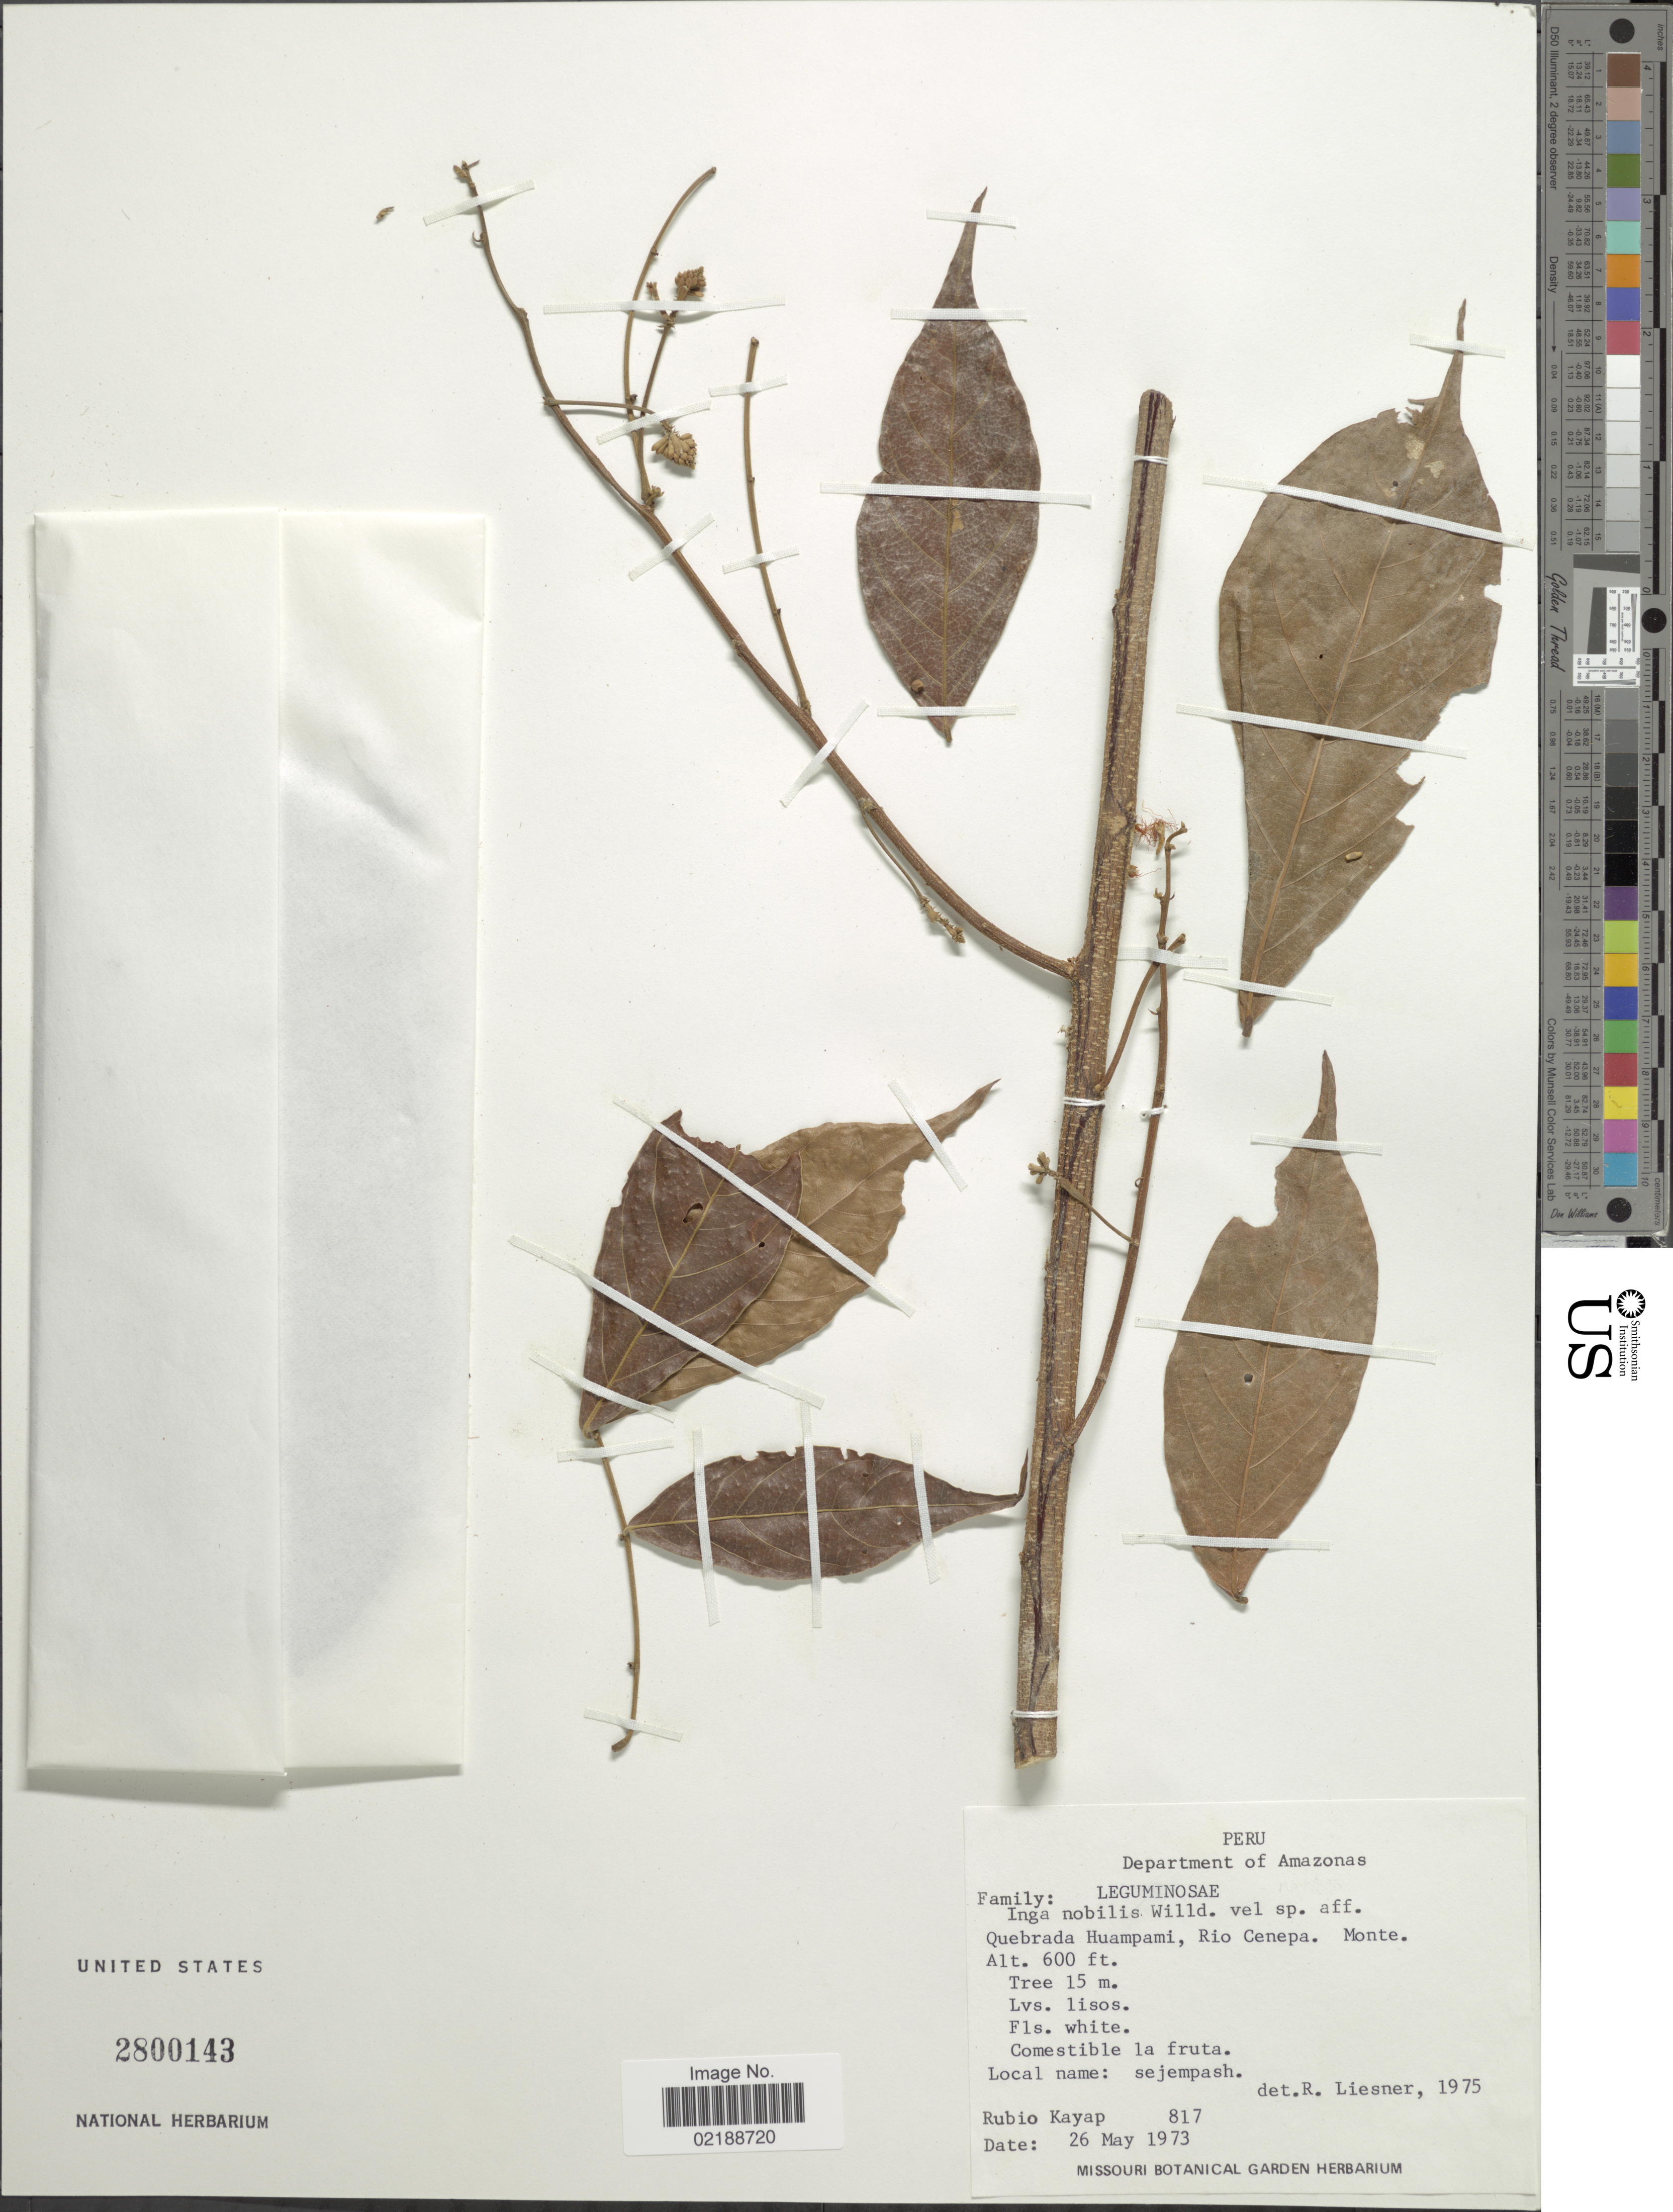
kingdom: Plantae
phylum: Tracheophyta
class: Magnoliopsida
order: Fabales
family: Fabaceae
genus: Inga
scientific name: Inga nobilis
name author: Willd.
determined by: Liesner, R. L.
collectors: R. Kayap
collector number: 817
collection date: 1973-05-26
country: Peru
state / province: Amazonas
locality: Department of Amazonas, Quebrada Huampami, Rio Cenepa. Monte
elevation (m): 183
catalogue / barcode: US 2800143